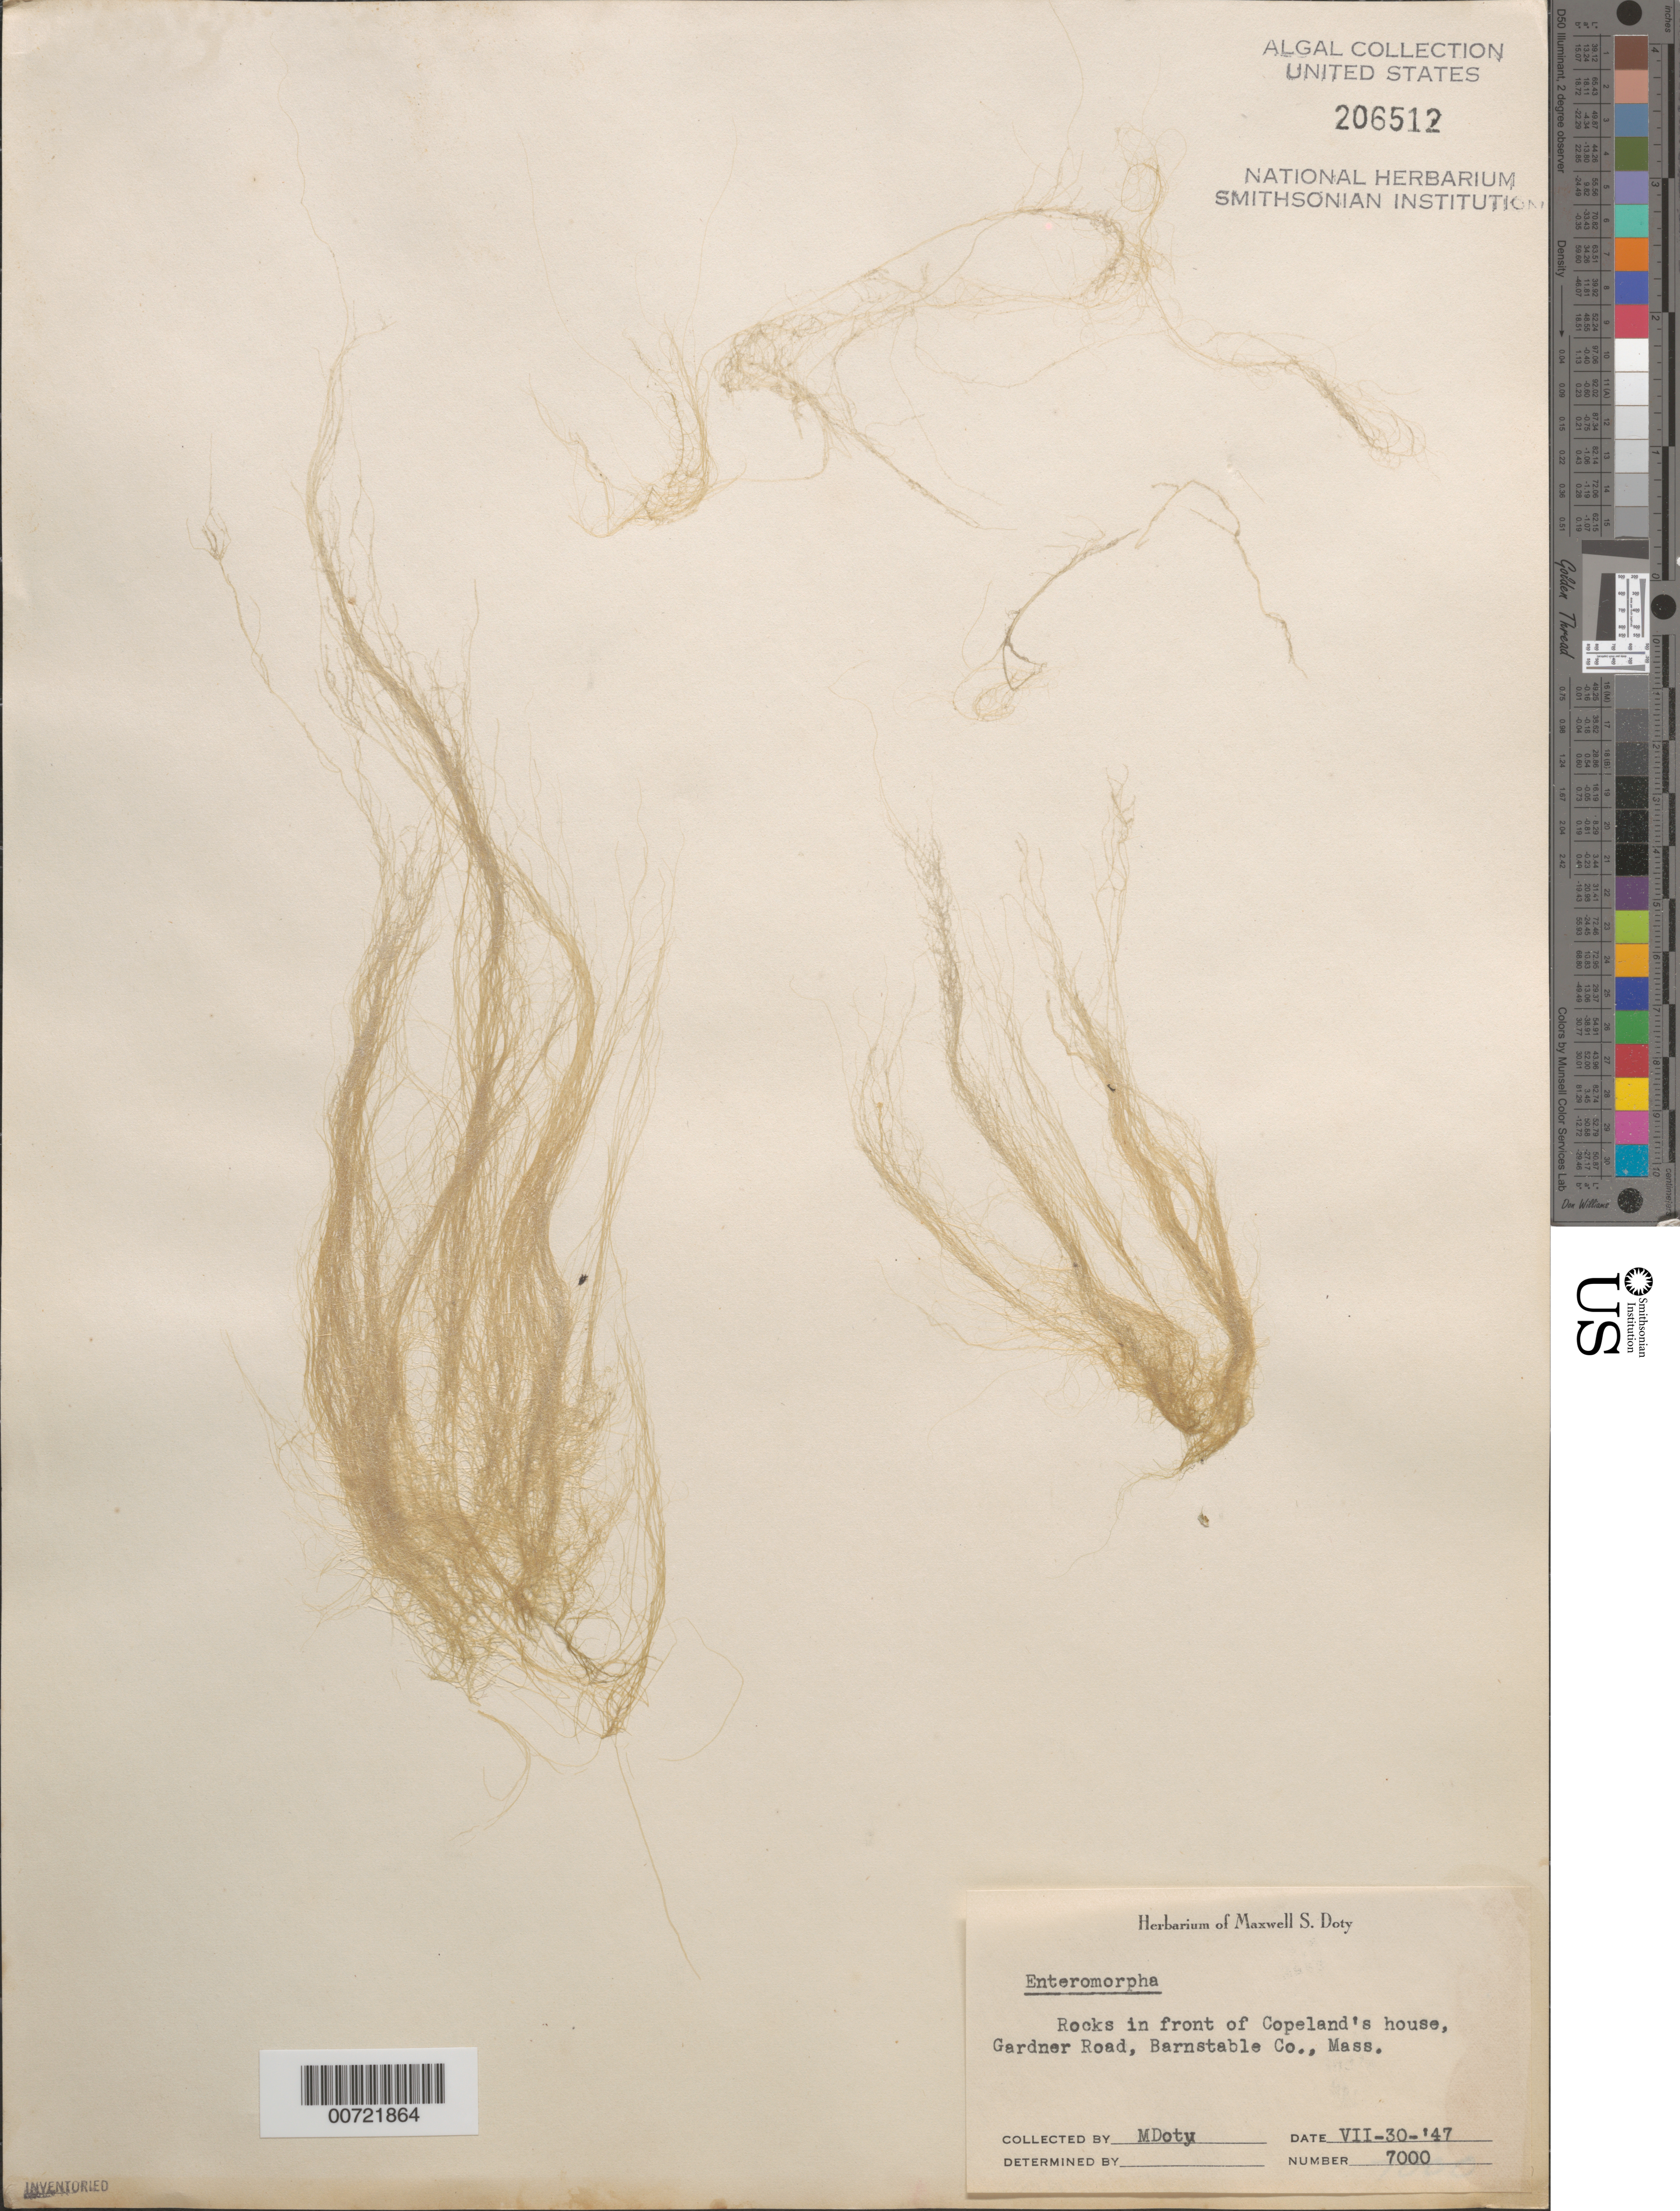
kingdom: Plantae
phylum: Chlorophyta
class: Ulvophyceae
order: Ulvales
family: Ulvaceae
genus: Ulva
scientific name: Ulva sp.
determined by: Algae name updating Project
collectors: M. S. Doty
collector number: MSD 7000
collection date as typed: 30 Jul 1947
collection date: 1947-07-30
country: United States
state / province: Massachusetts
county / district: Barnstable County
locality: Gardner Road, rocks in front of Copeland's house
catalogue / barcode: US 206512